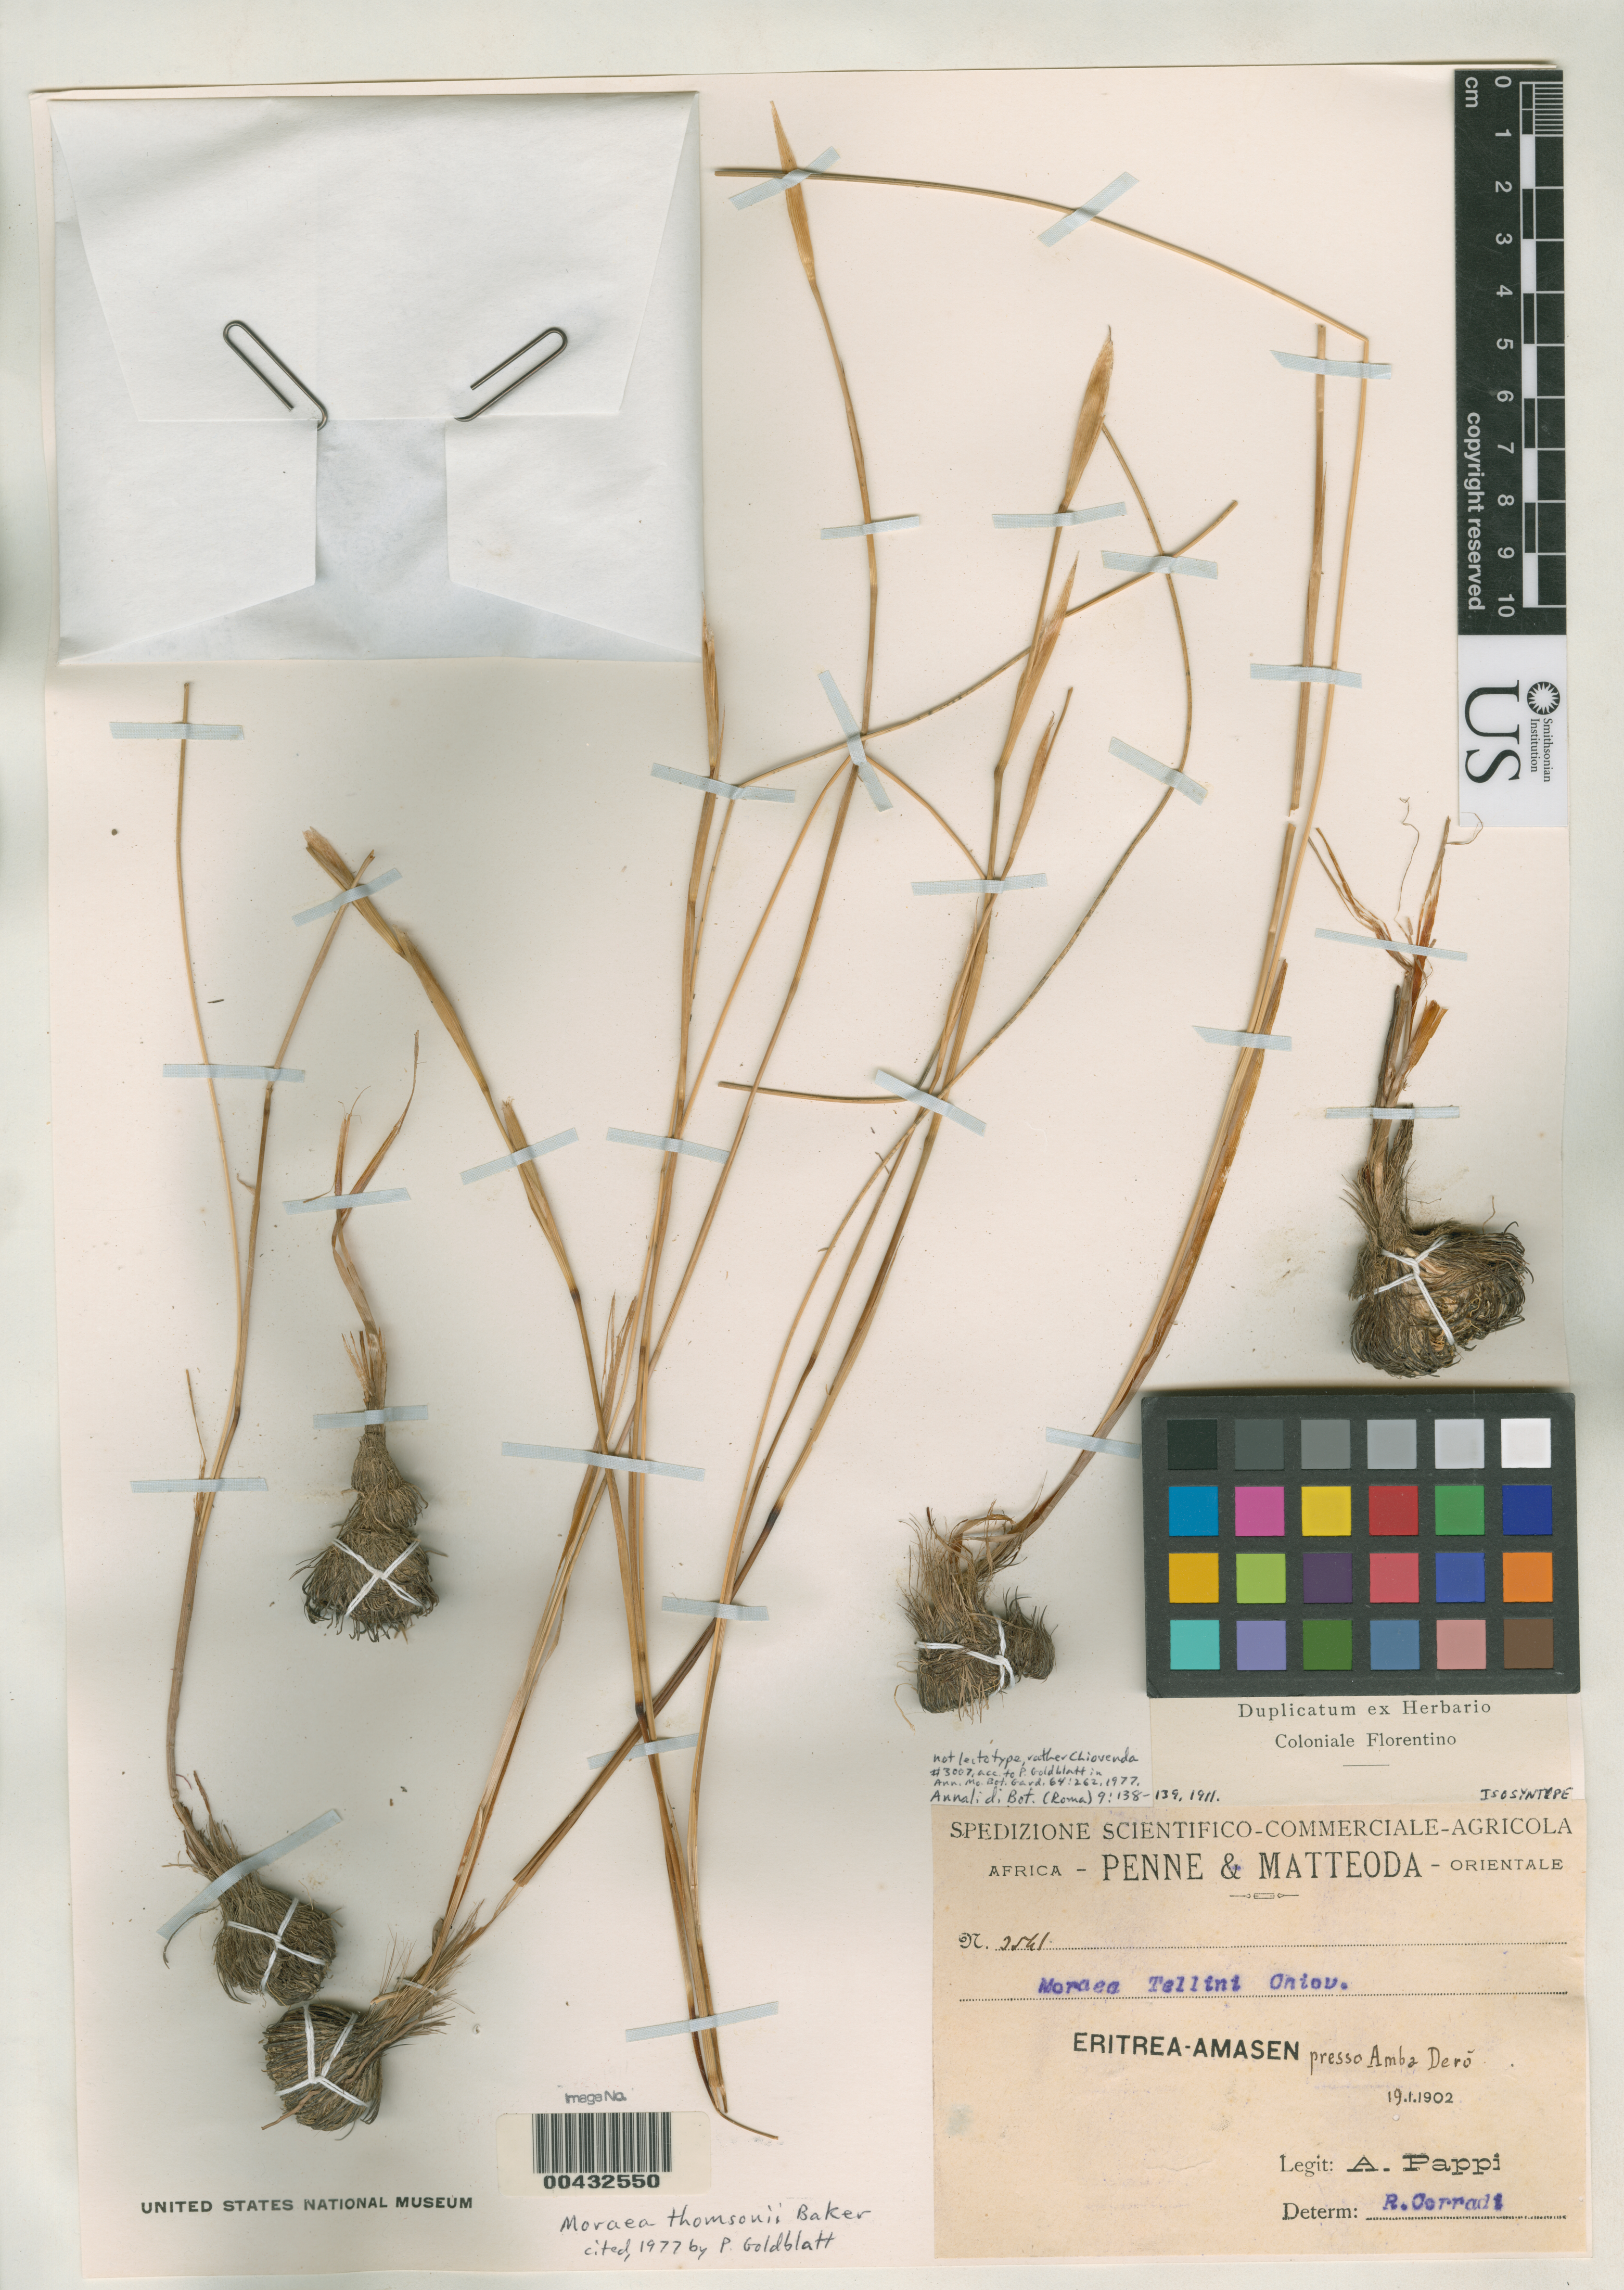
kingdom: Plantae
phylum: Tracheophyta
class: Liliopsida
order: Asparagales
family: Iridaceae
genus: Moraea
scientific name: Moraea tellini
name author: Chiov.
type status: Isosyntype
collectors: A. Pappi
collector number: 2541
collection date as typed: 19 Jan 1902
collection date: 1902-01-19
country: Eritrea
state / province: Gash-Barka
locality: Eritrea - Amasen presso Amba Dero.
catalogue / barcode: US 1969144